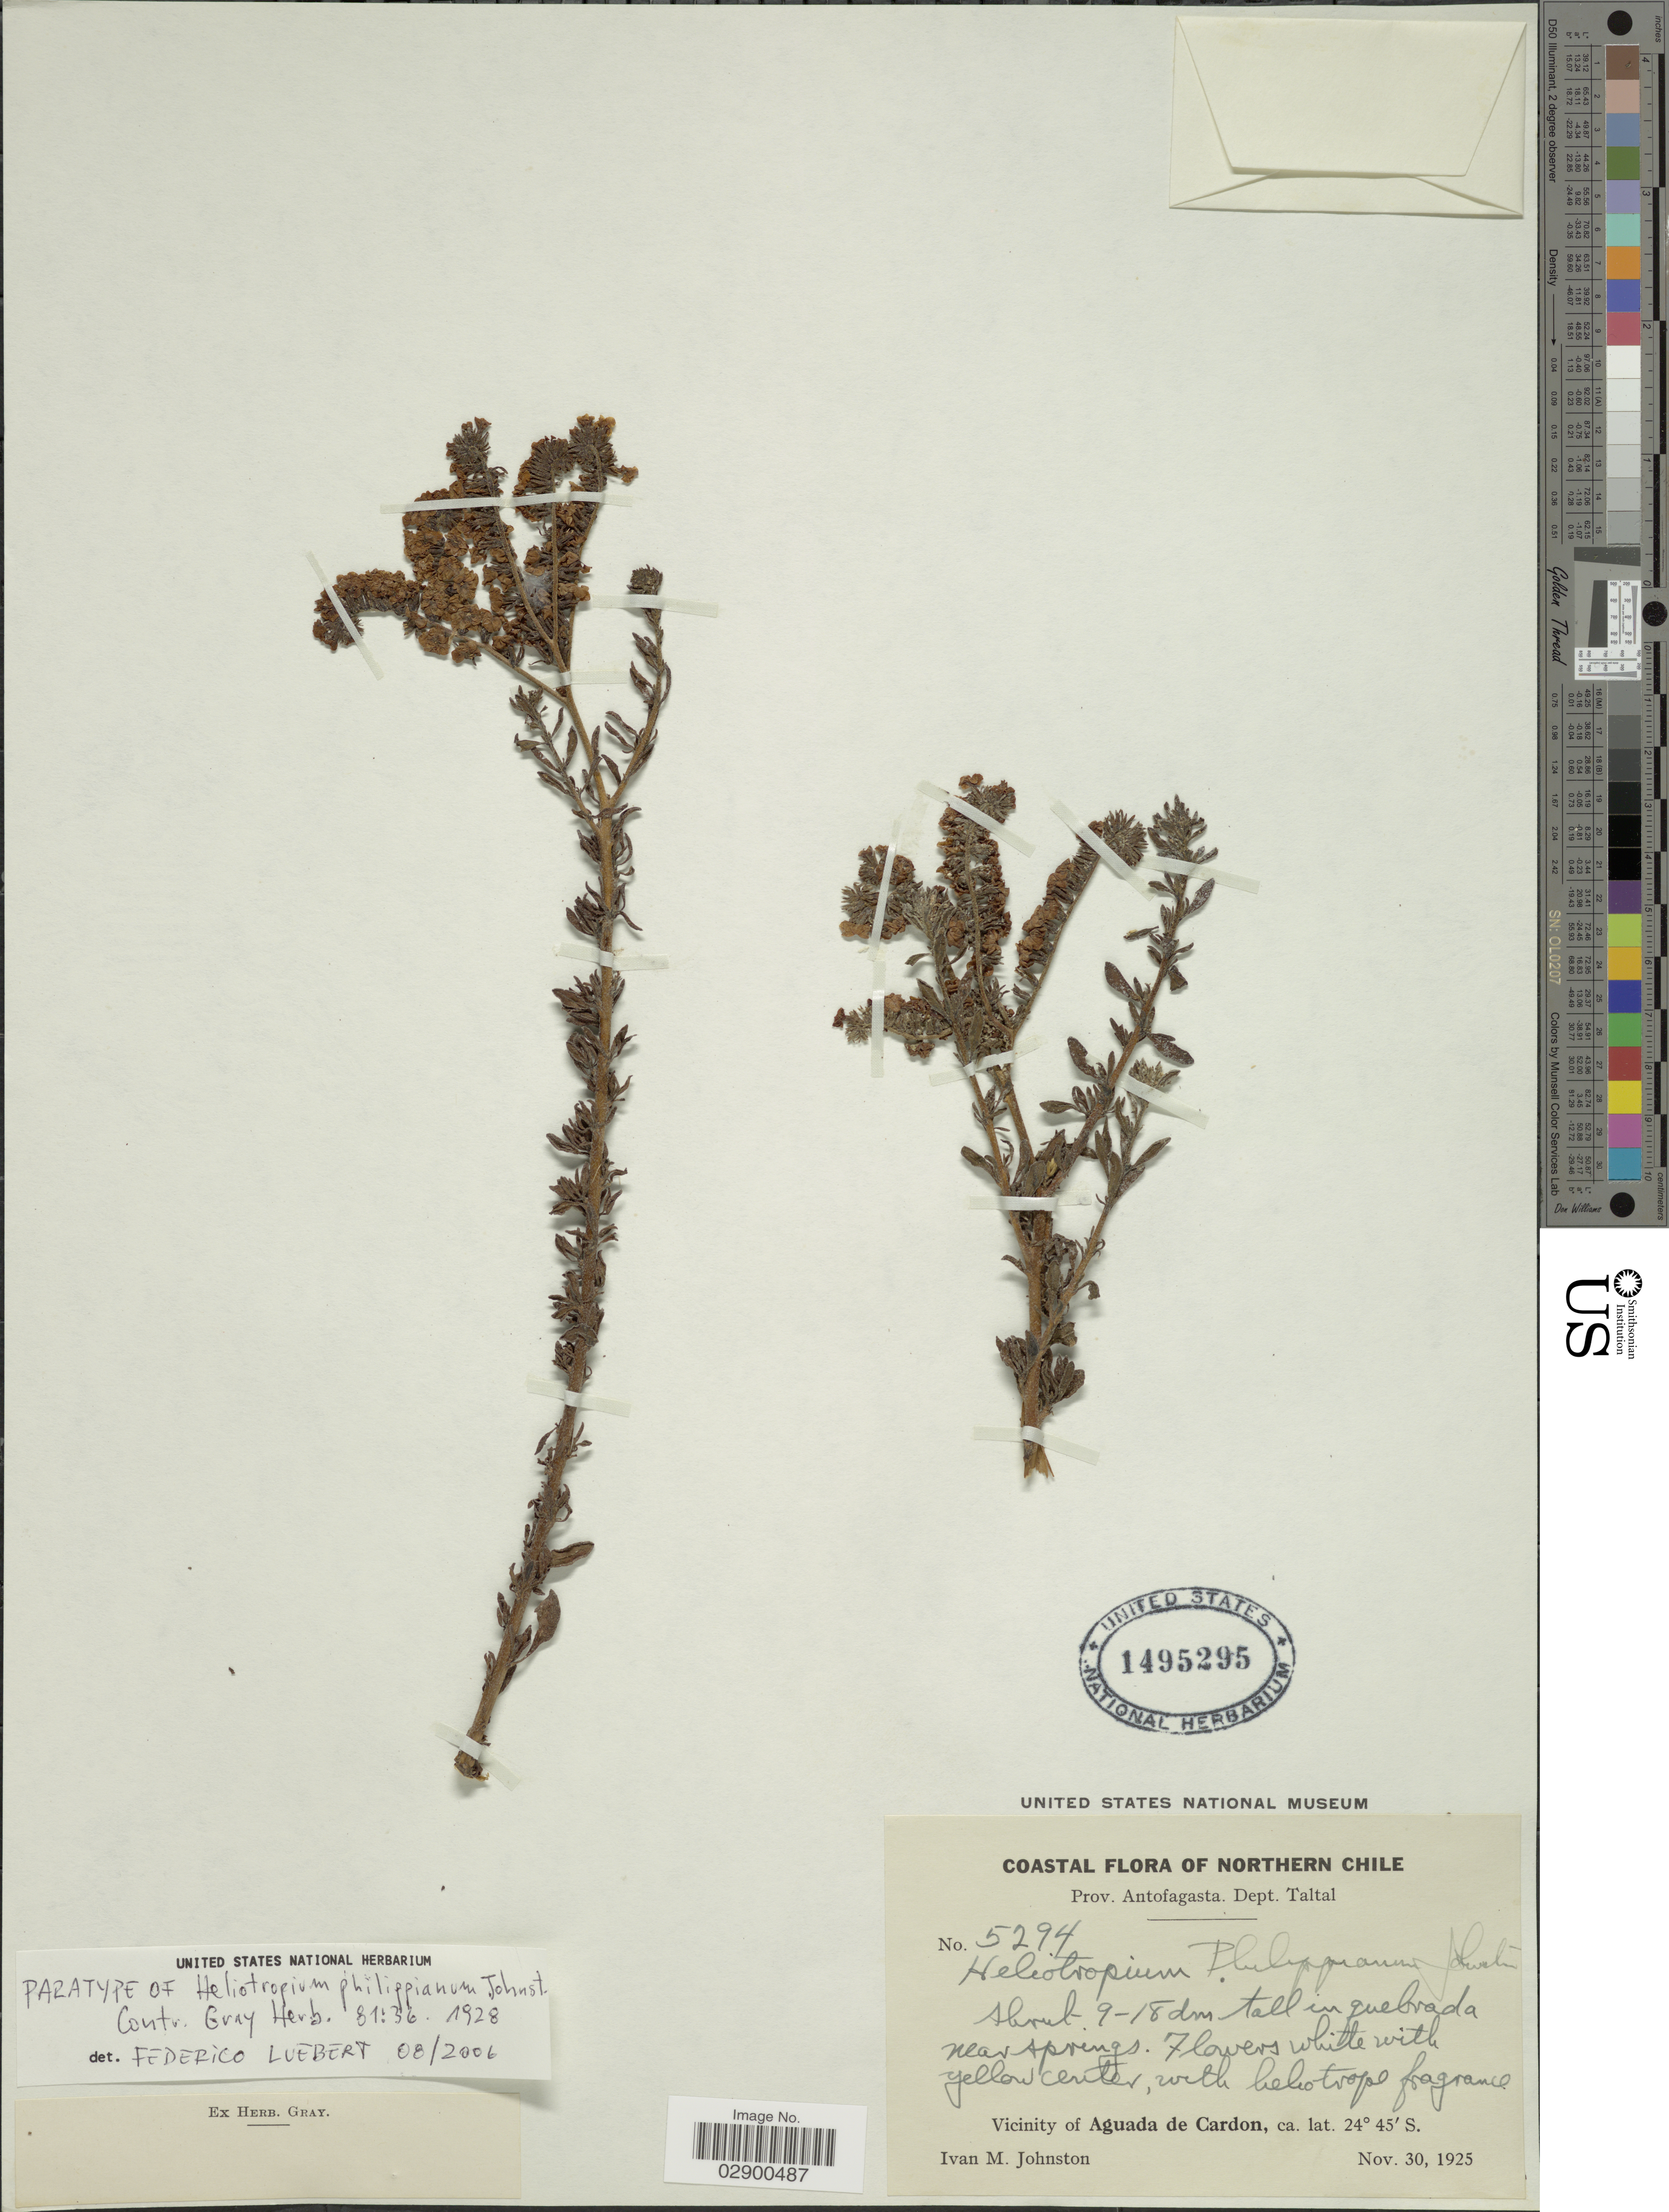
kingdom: Plantae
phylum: Tracheophyta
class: Magnoliopsida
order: Boraginales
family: Heliotropiaceae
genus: Heliotropium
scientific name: Heliotropium philippianum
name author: I.M. Johnst.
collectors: I.M. Johnston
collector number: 5294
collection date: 1925-11-30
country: Chile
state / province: Antofagasta (II)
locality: Prov. Antofagasta, Dept. Taltal, Vicinity of Aguada de Cardon.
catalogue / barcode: US 1495295